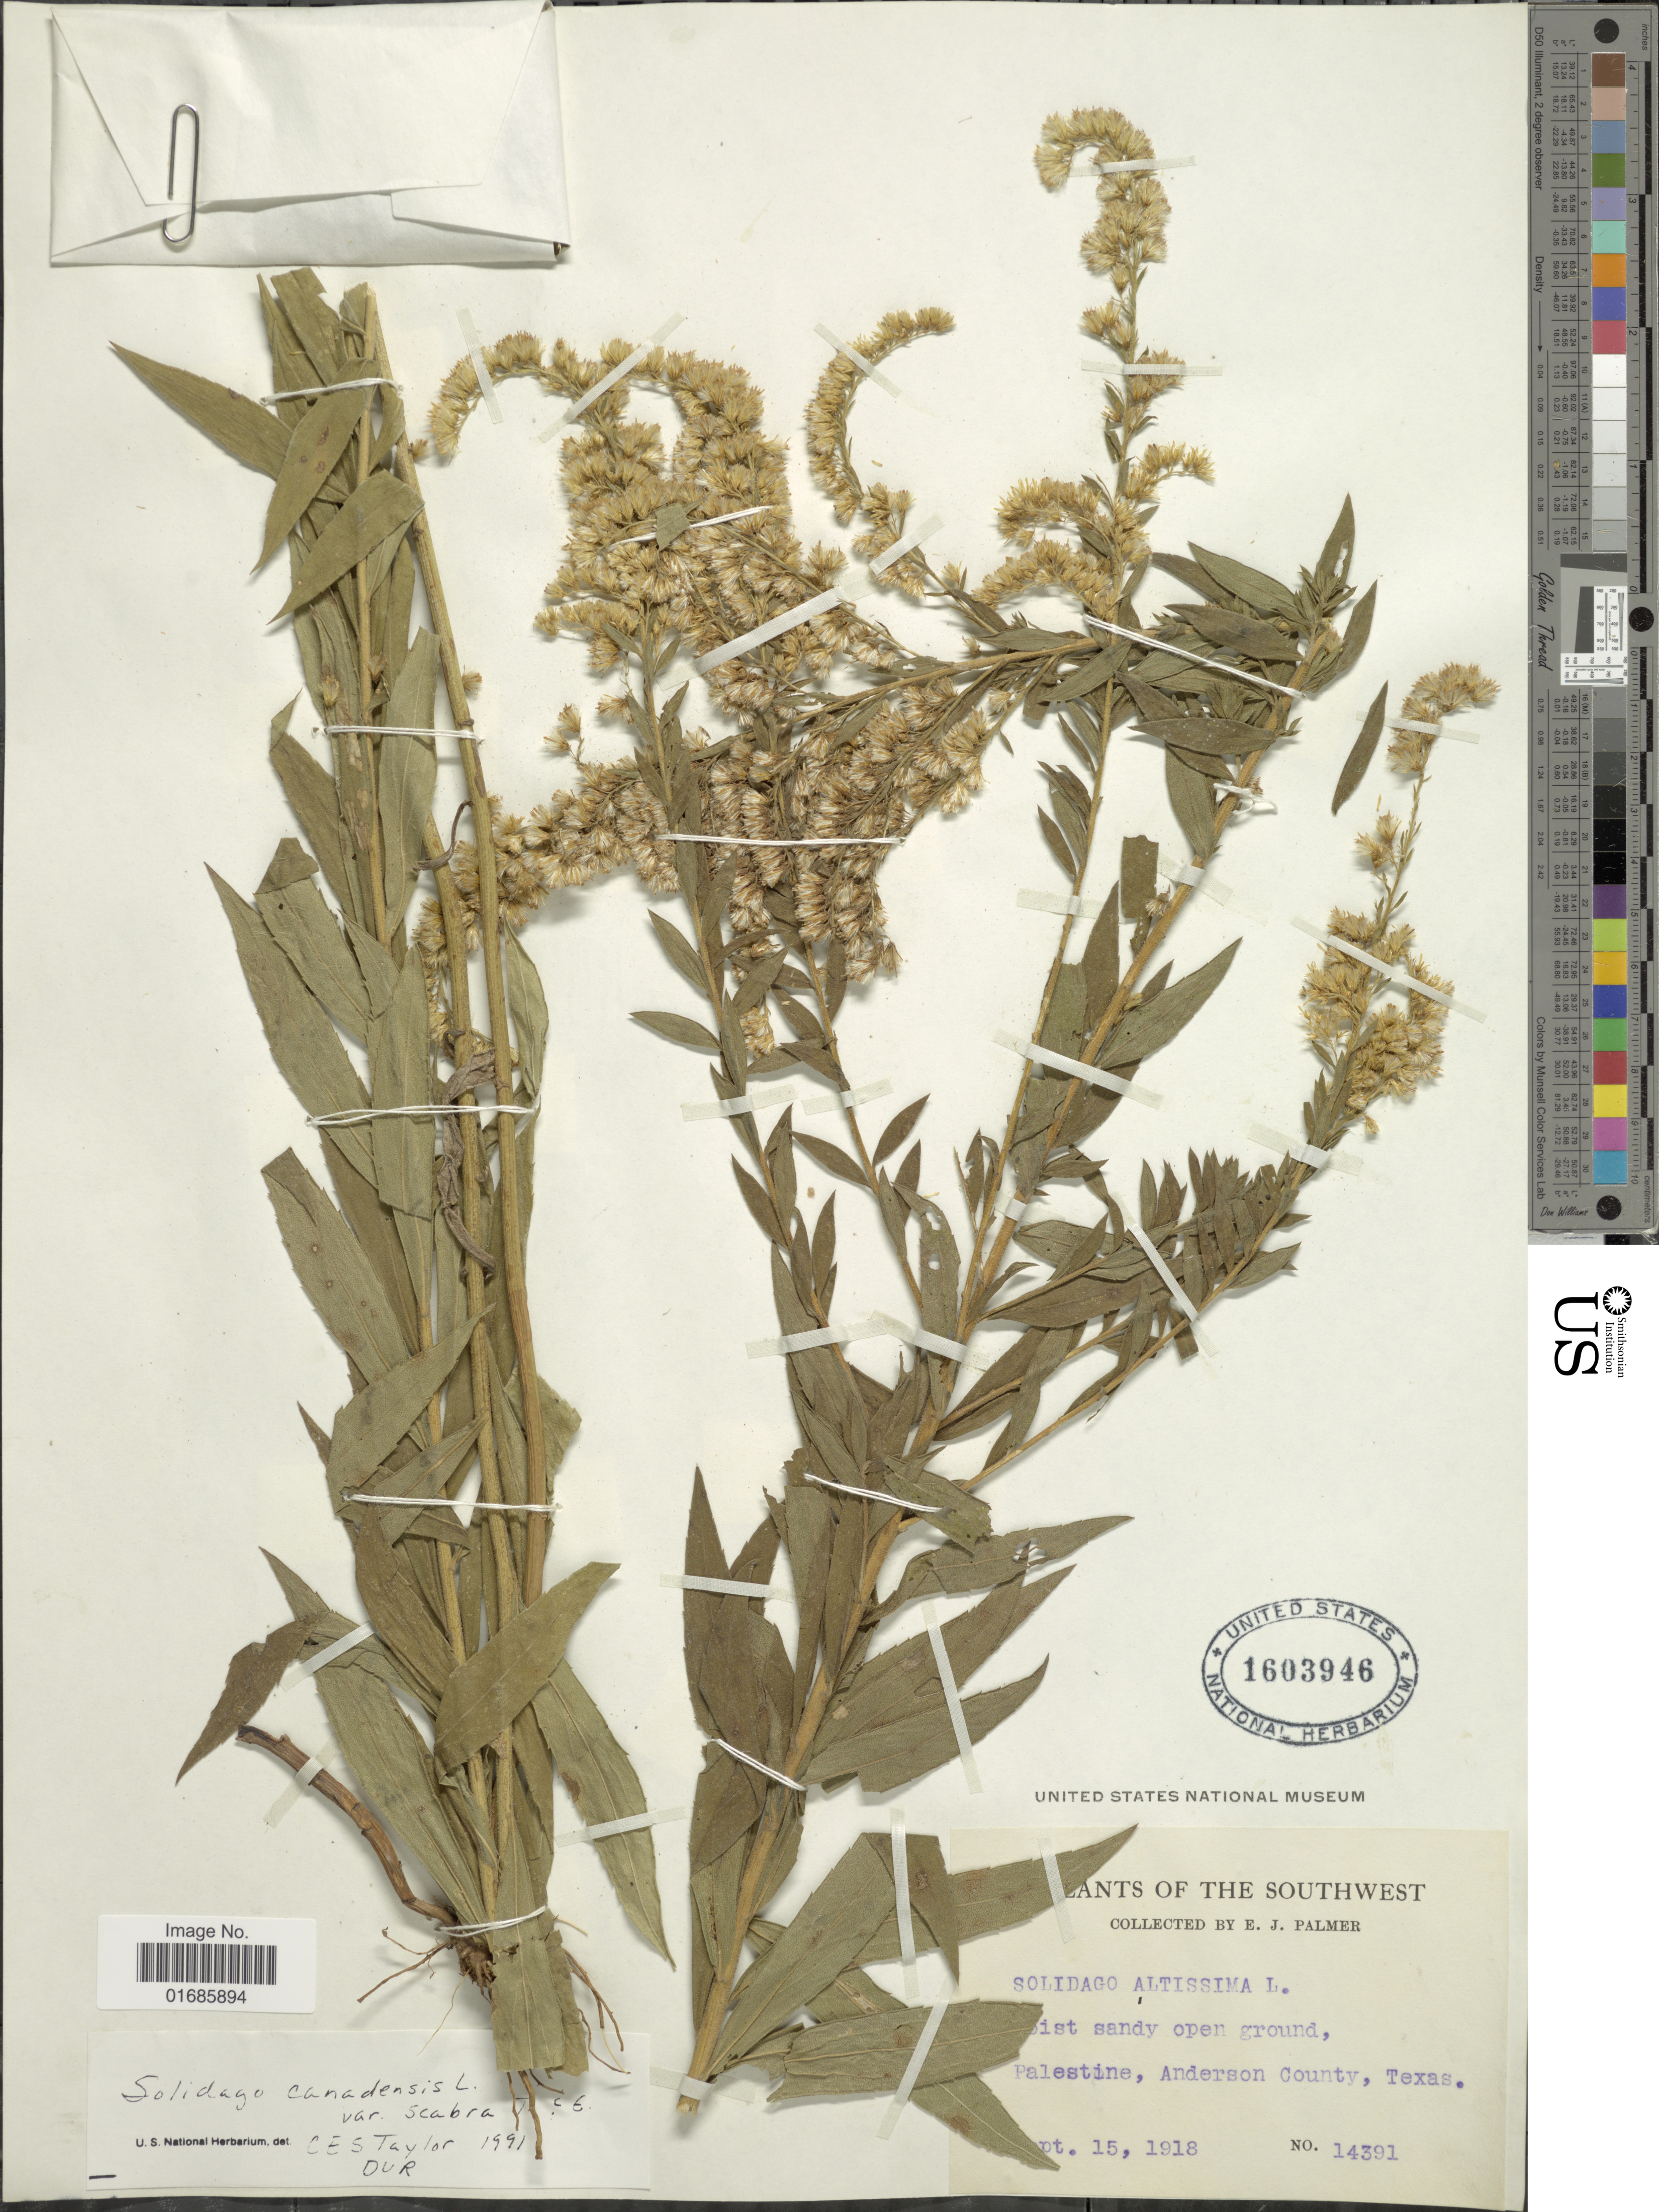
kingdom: Plantae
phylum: Tracheophyta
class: Magnoliopsida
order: Asterales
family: Asteraceae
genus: Solidago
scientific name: Solidago canadensis var. scabra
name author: (Muhl. ex Willd.) Torr. & A. Gray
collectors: E. J. Palmer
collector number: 14391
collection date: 1918-09-15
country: United States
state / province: Texas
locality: Southwest, Palestine, Anderson County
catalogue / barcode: US 1603946